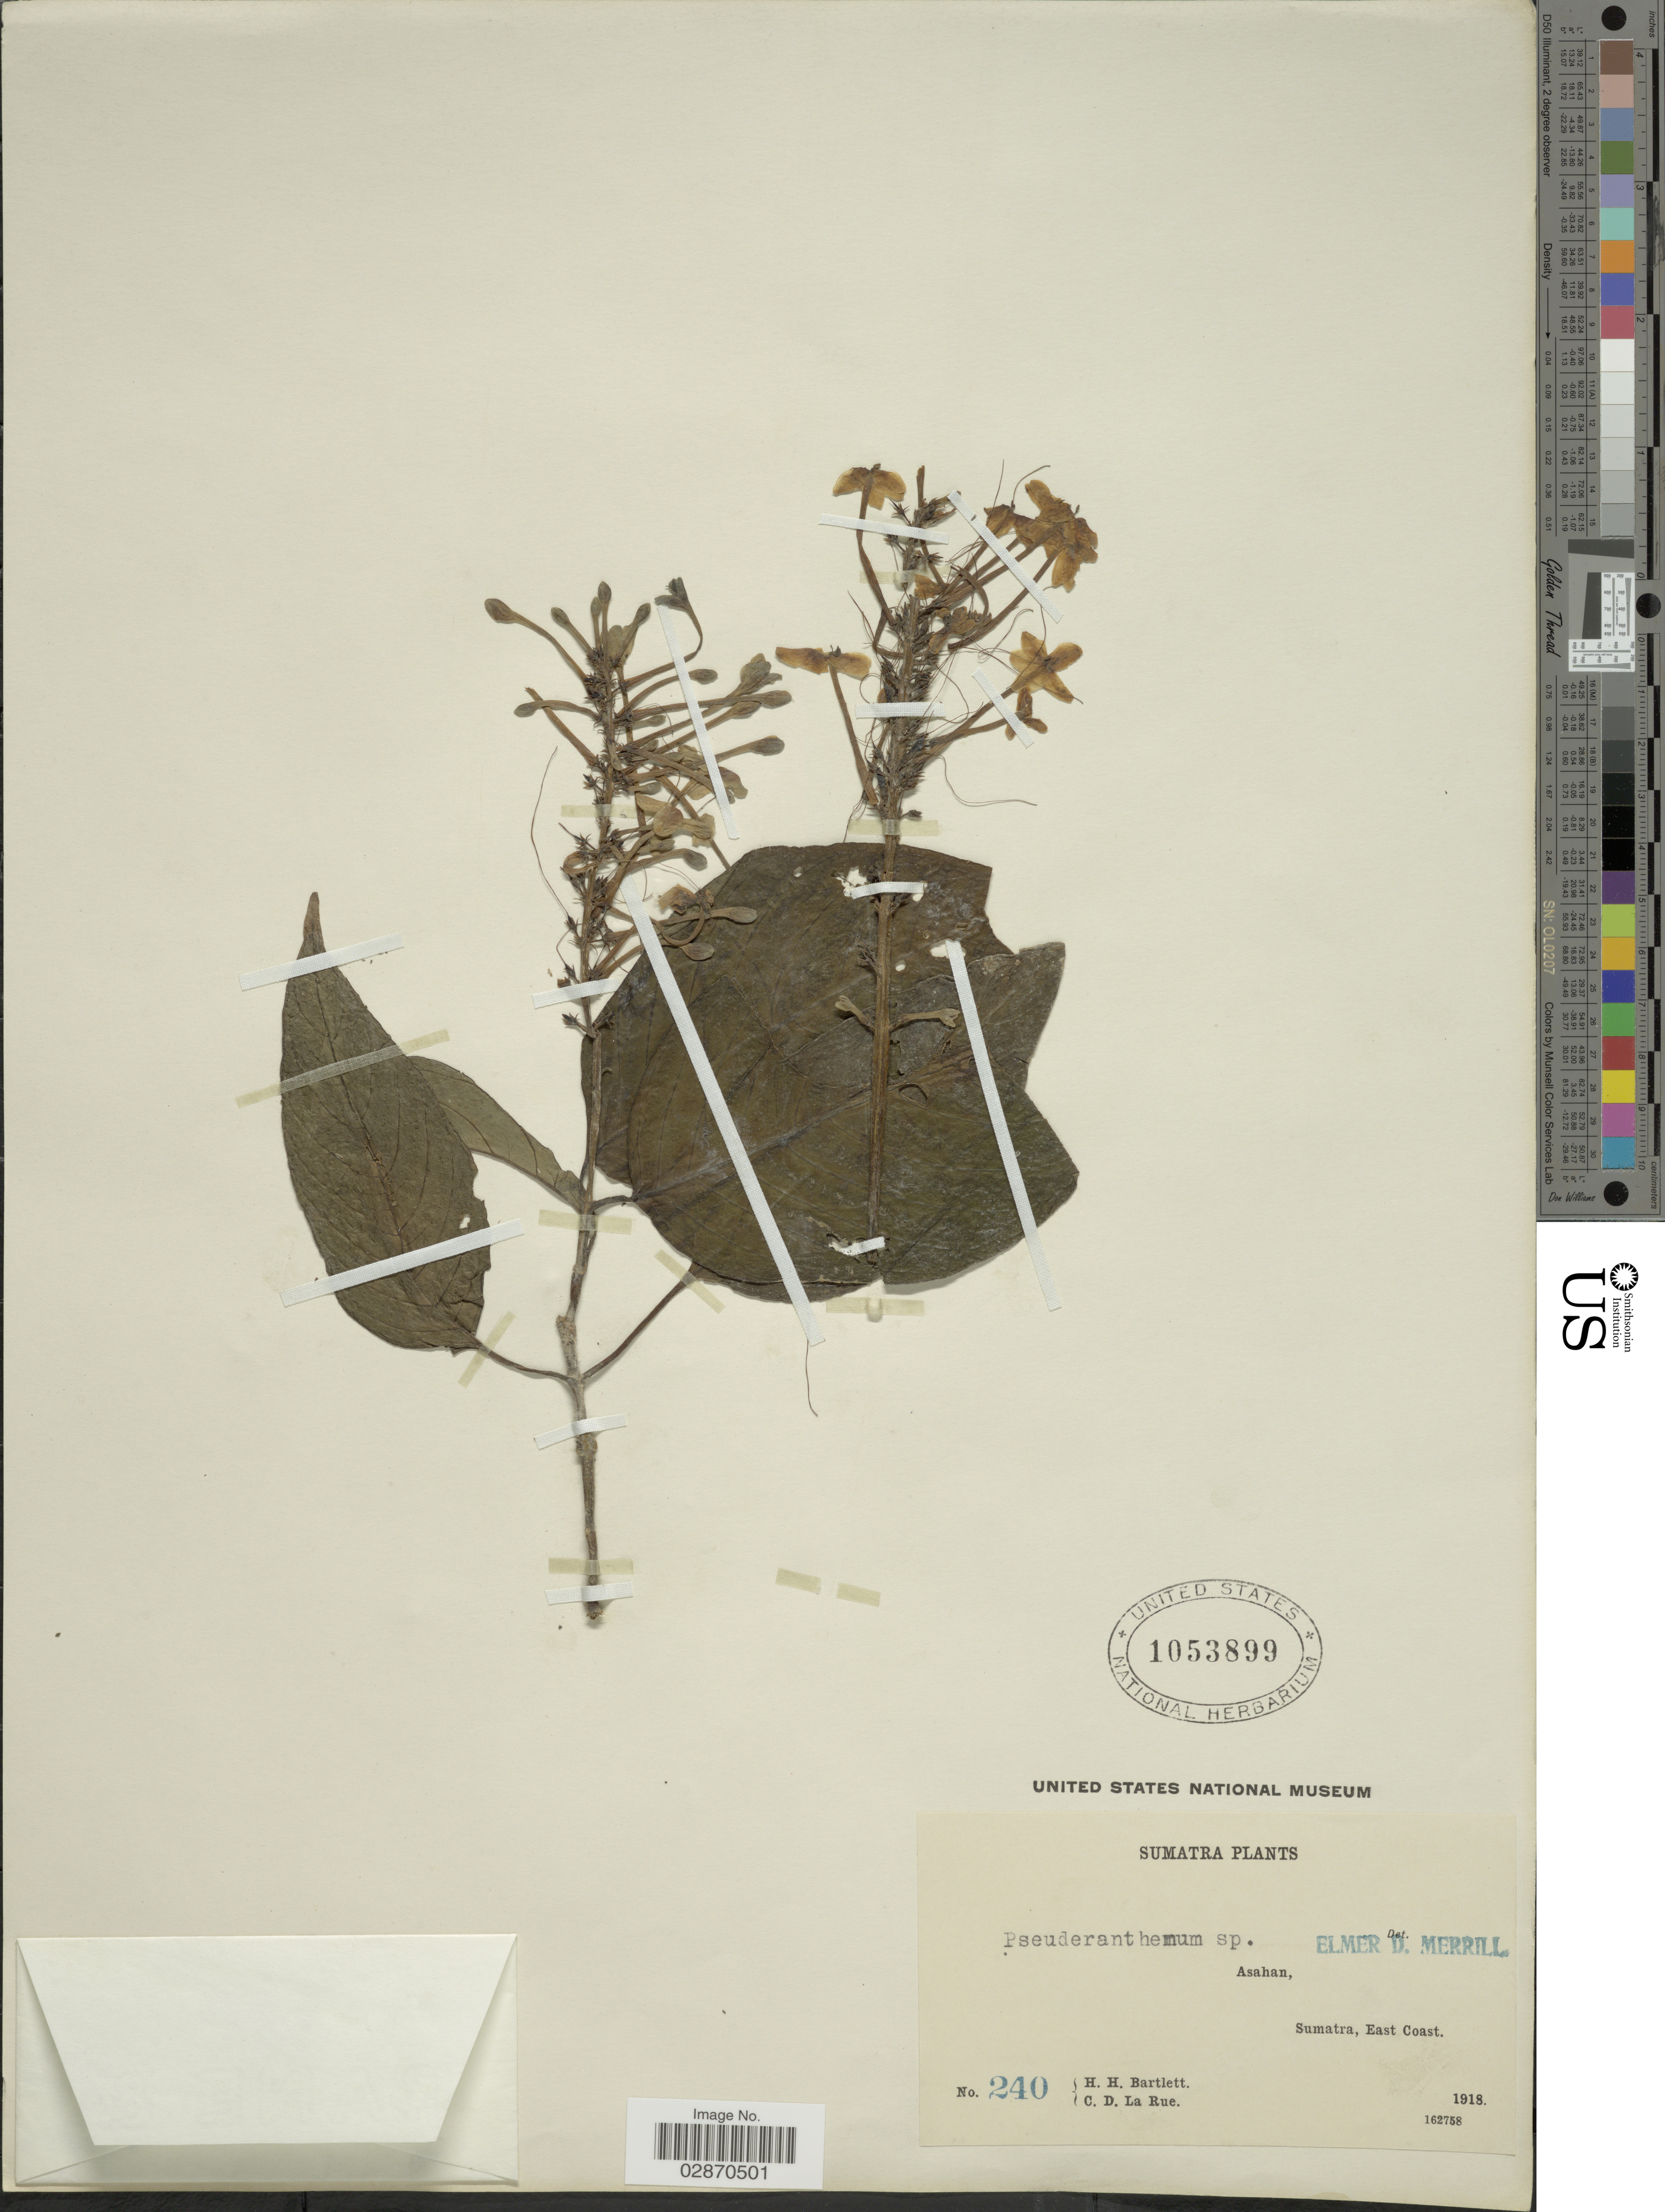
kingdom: Plantae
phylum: Tracheophyta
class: Magnoliopsida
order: Lamiales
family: Acanthaceae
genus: Pseuderanthemum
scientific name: Pseuderanthemum sp.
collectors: H. H. Bartlett & C. La Rue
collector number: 240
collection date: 1918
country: Indonesia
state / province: Sumatra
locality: Asahan, Sumatra, East Coast.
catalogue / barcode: US 1053899